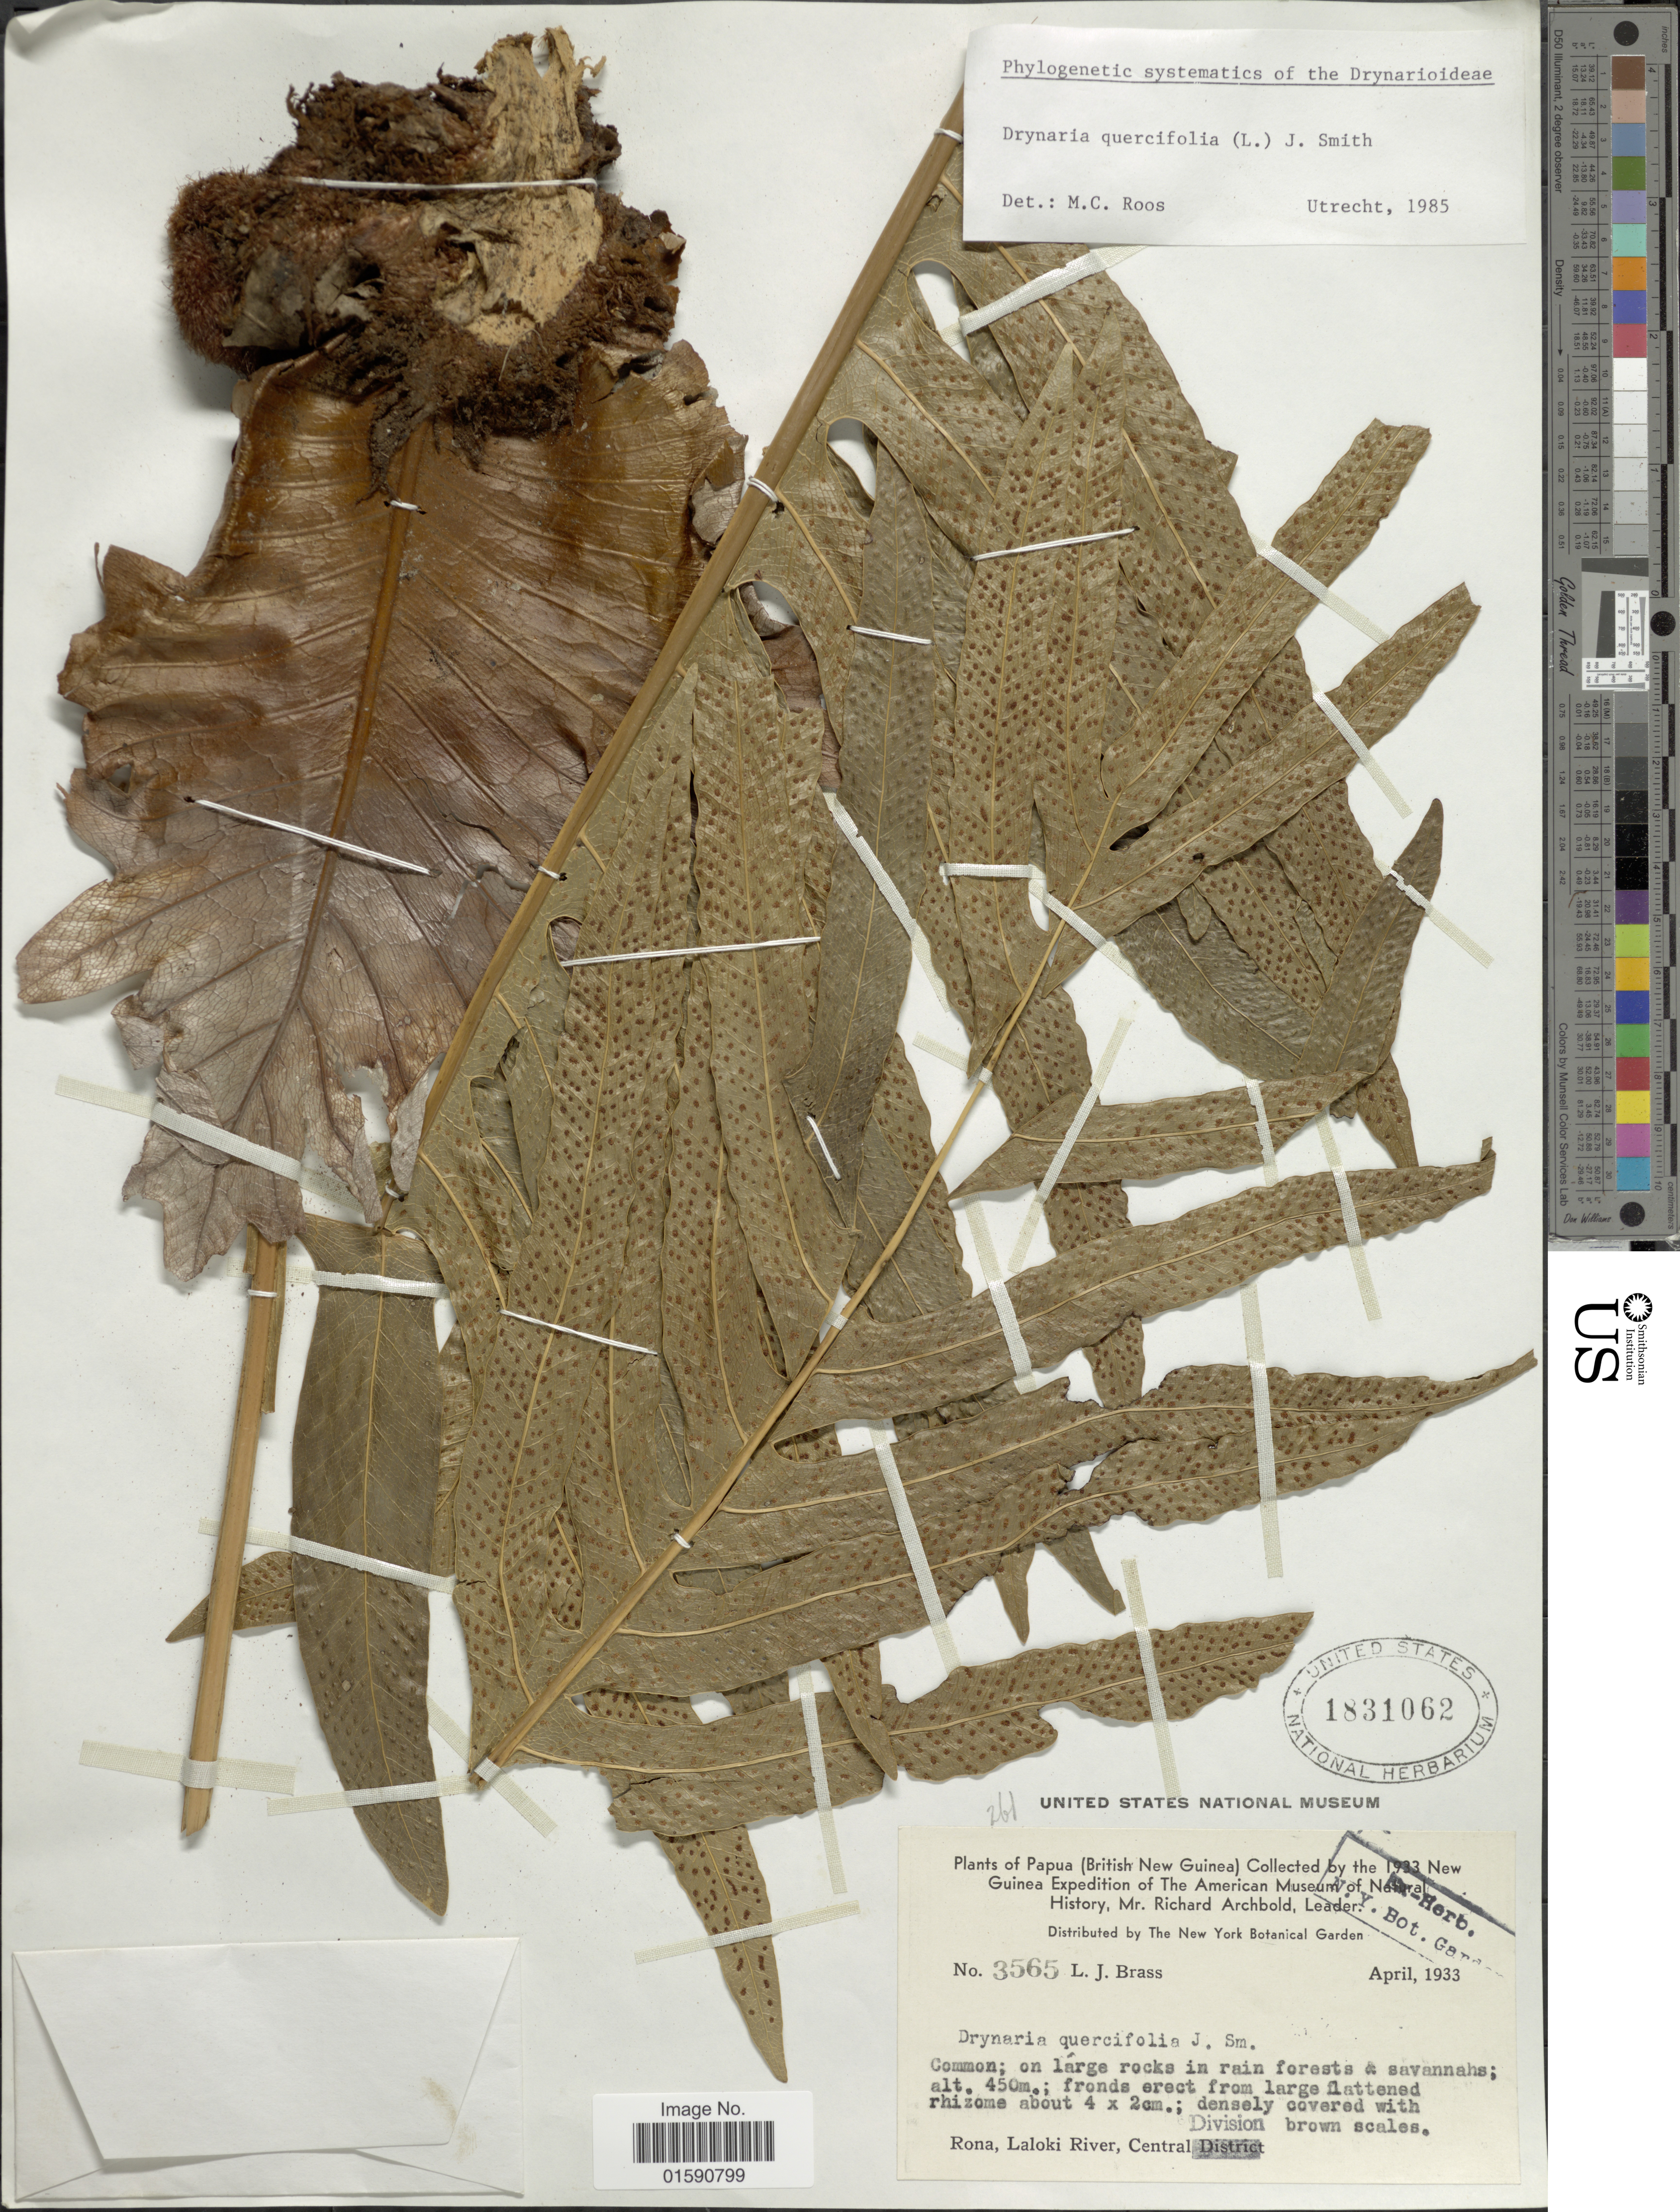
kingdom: Plantae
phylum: Tracheophyta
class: Polypodiopsida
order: Polypodiales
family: Polypodiaceae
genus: Drynaria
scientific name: Drynaria quercifolia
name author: (L.) J. Sm.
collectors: L. J. Brass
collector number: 3565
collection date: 1933-04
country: Papua New Guinea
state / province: Central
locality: Papua (British New Guinea). Rona, LaLoki River, Central District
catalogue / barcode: US 1831062